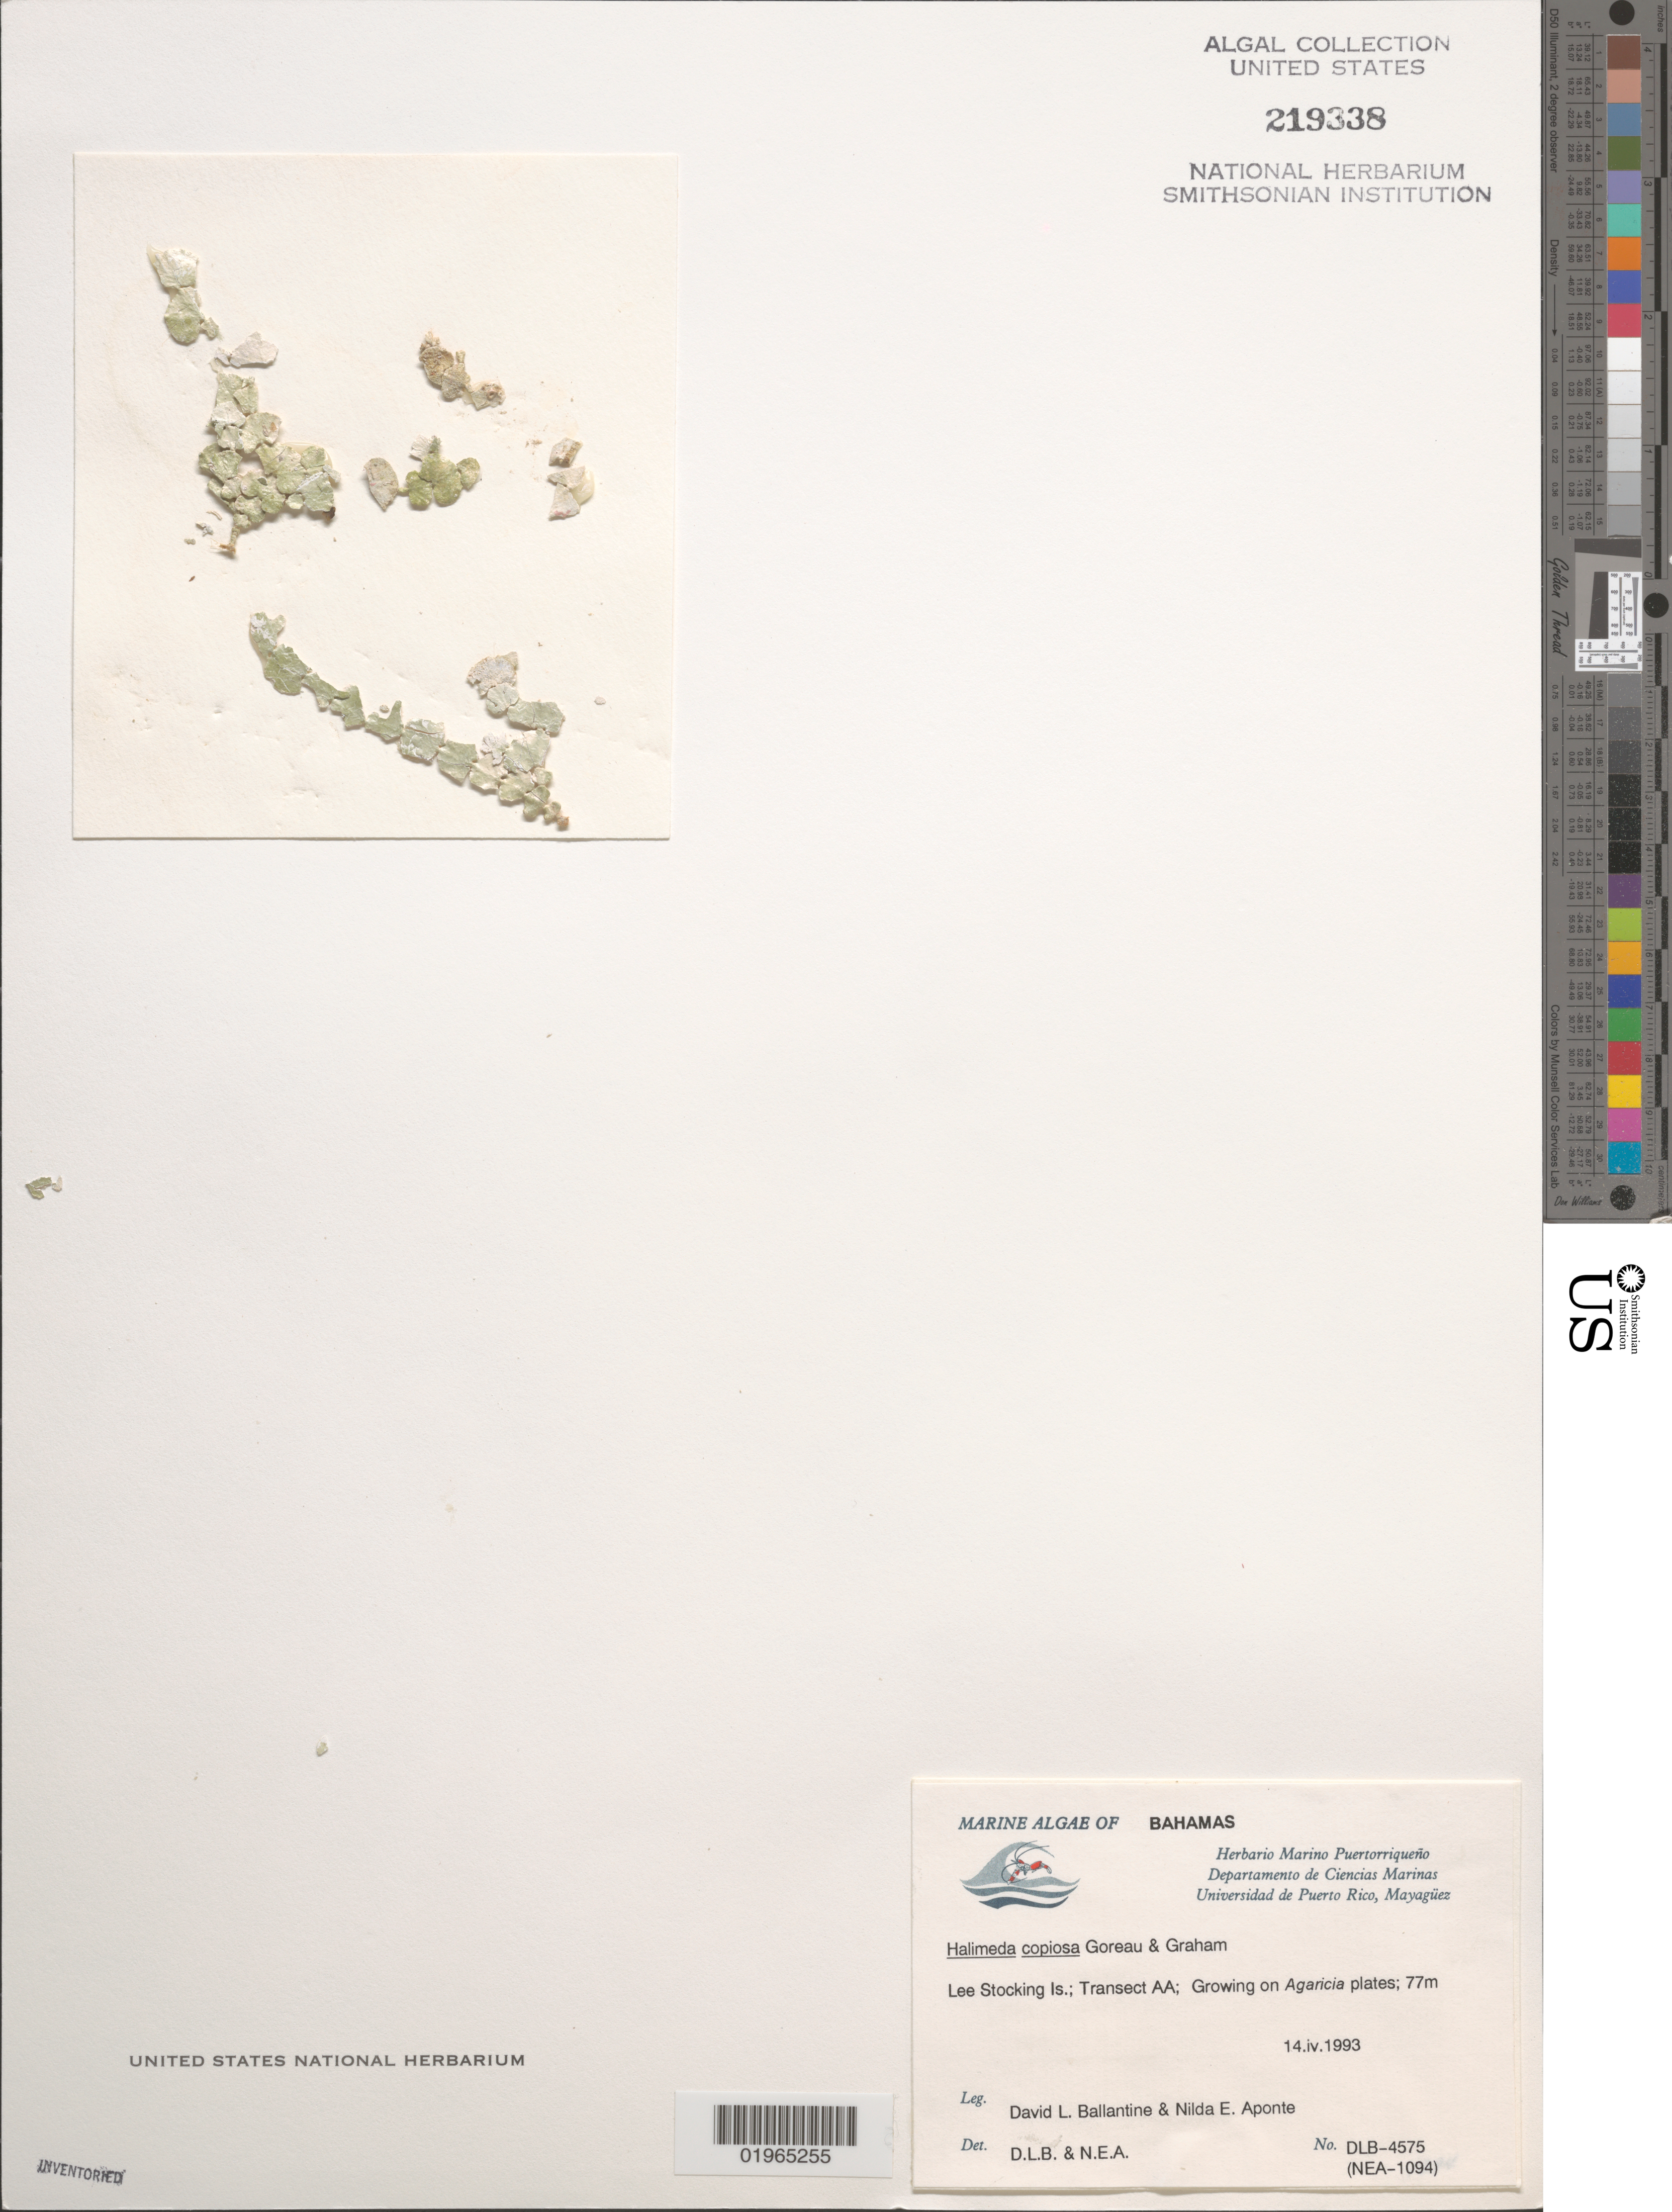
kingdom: Plantae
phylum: Chlorophyta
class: Ulvophyceae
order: Bryopsidales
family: Halimedaceae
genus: Halimeda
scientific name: Halimeda copiosa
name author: Goreau & E.A. Graham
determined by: Ballantine, D. L.; Aponte, N. E.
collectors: D.L. Ballantine & N. E. Aponte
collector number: DLB 4575, NEA 1094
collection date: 1993-04-14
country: Bahamas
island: Lee Stocking Island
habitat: Growing on Agarica plates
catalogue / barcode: US 219338